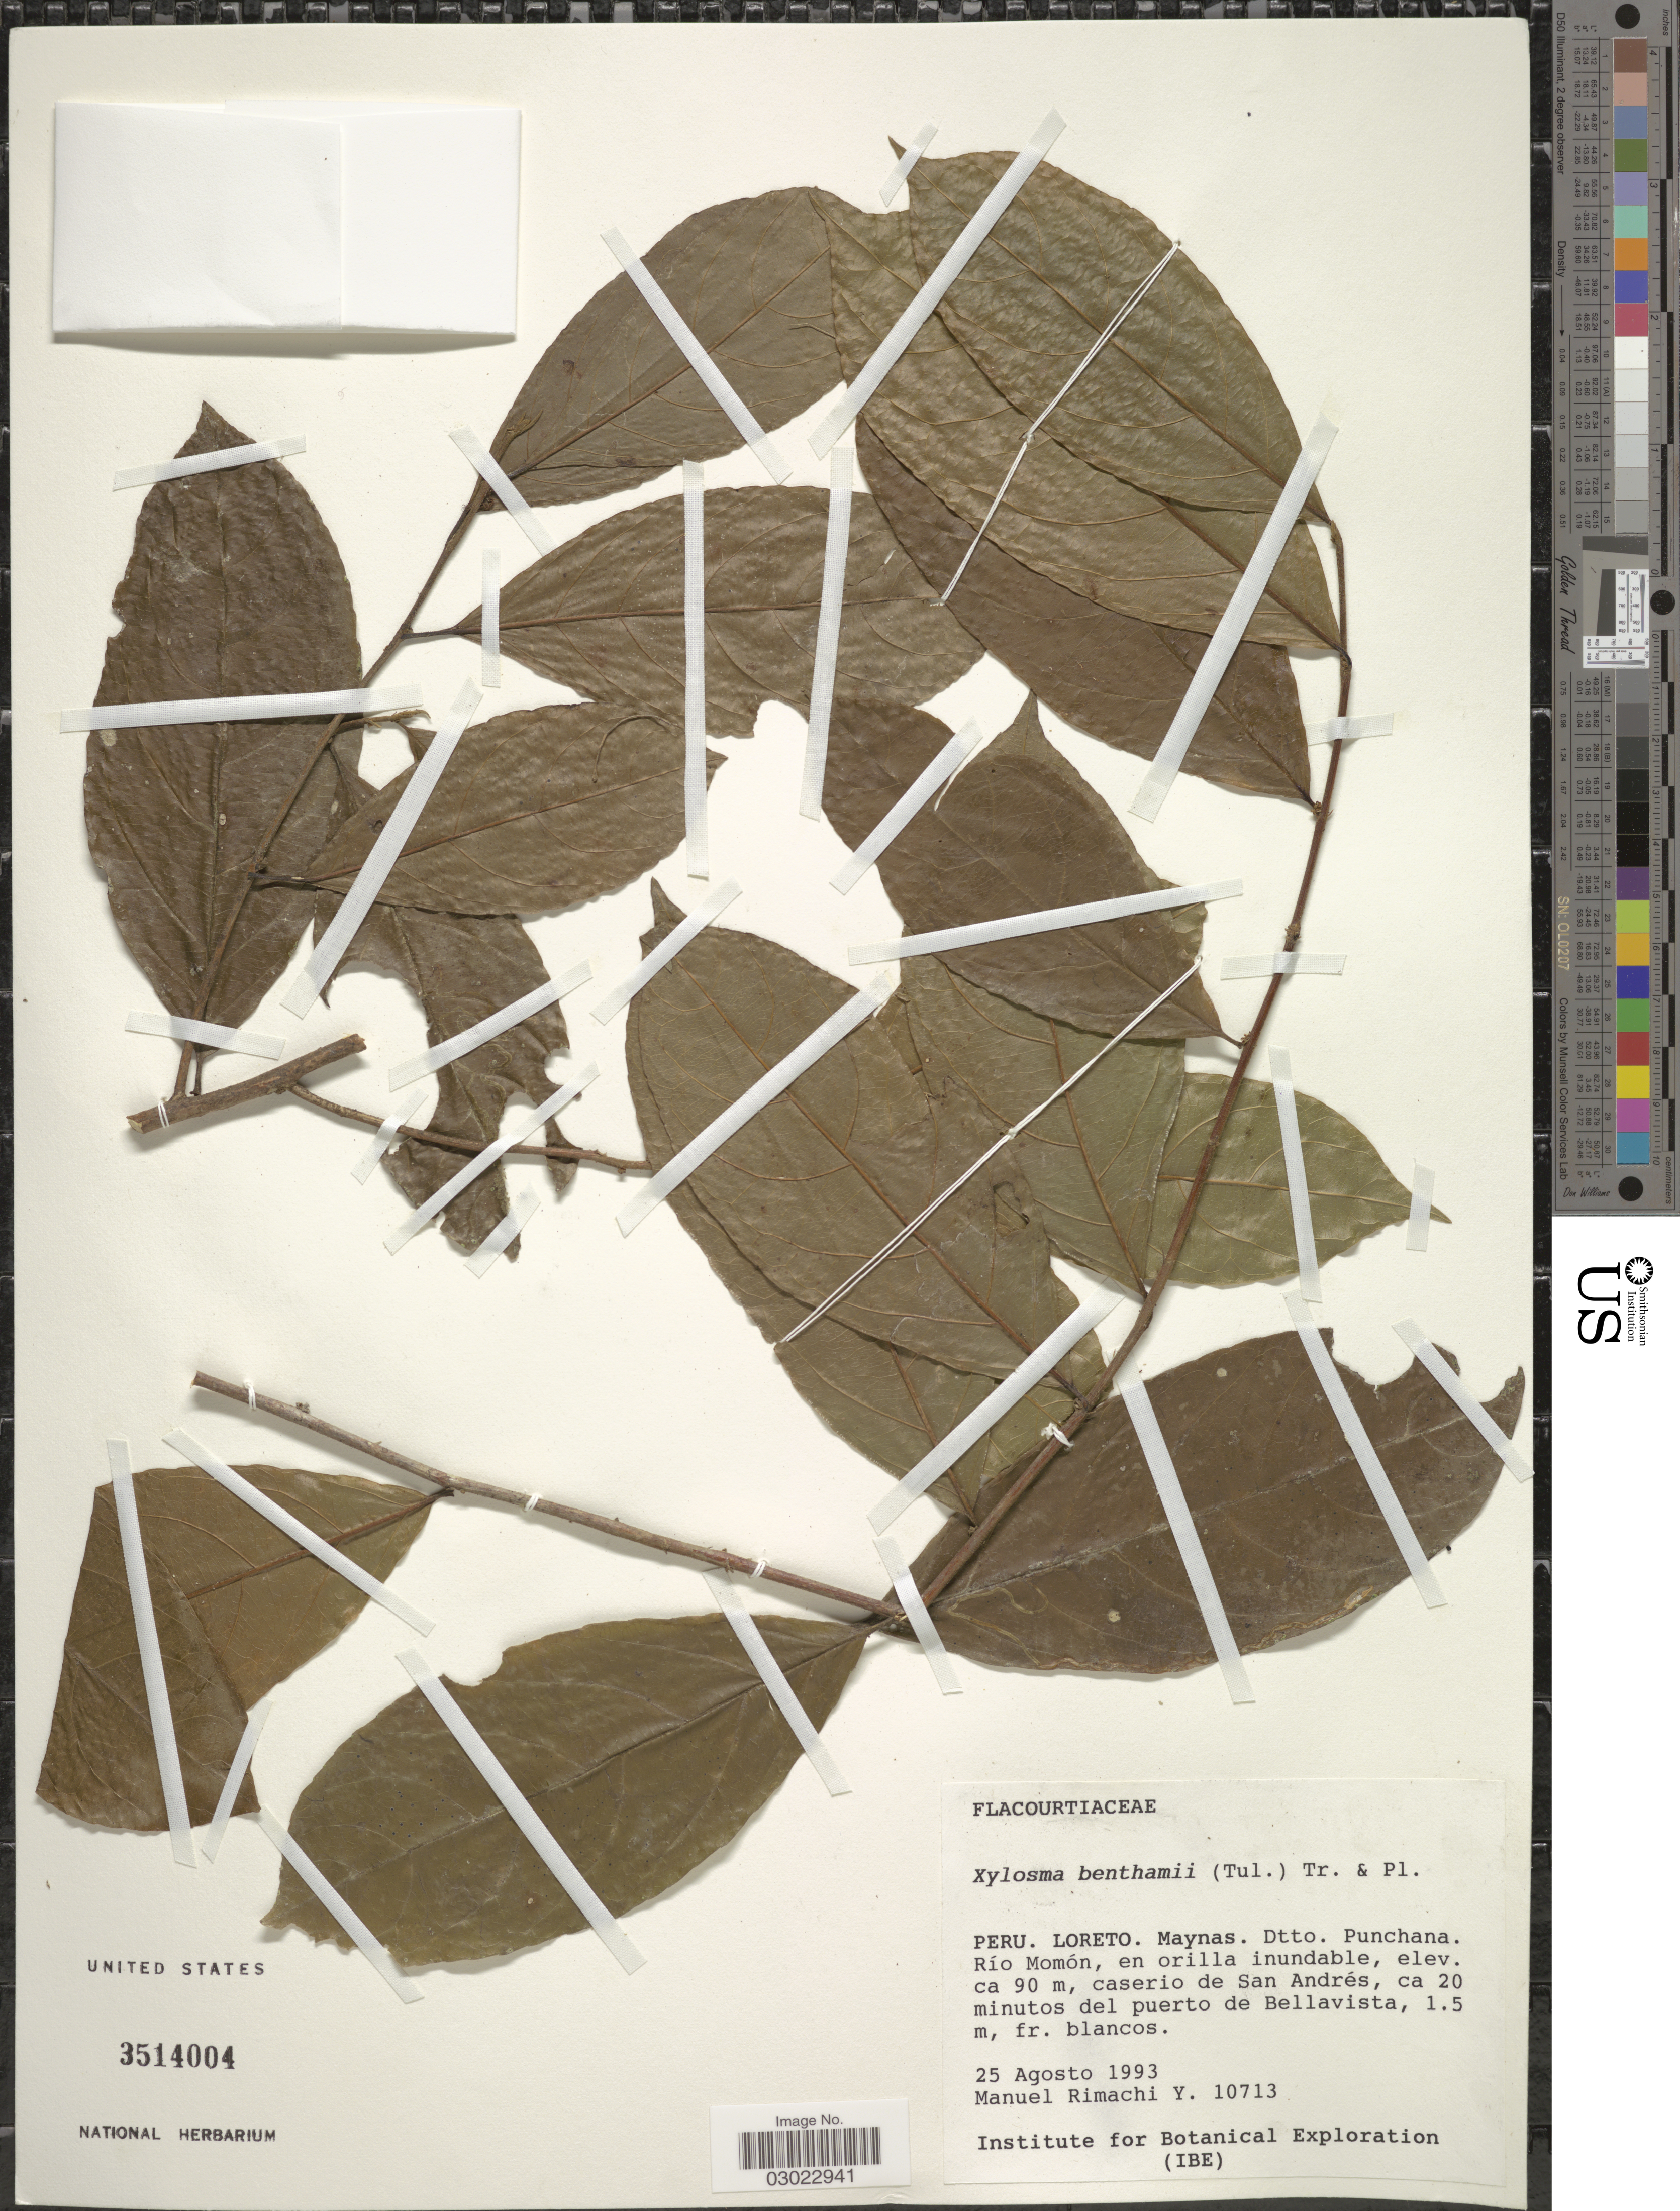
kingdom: Plantae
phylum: Tracheophyta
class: Magnoliopsida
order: Malpighiales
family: Salicaceae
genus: Xylosma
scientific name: Xylosma benthamii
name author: (Tul.) Triana & Planch.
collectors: M. Rimachi Y.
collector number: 10713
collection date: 1993-08-25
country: Peru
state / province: Loreto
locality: Maynas. Dtto. Punchana. Río Momón, en orilla inundable. Caserio de San Andrés, ca 20 minutos del puerto de Bellavista.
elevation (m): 90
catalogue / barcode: US 3514004